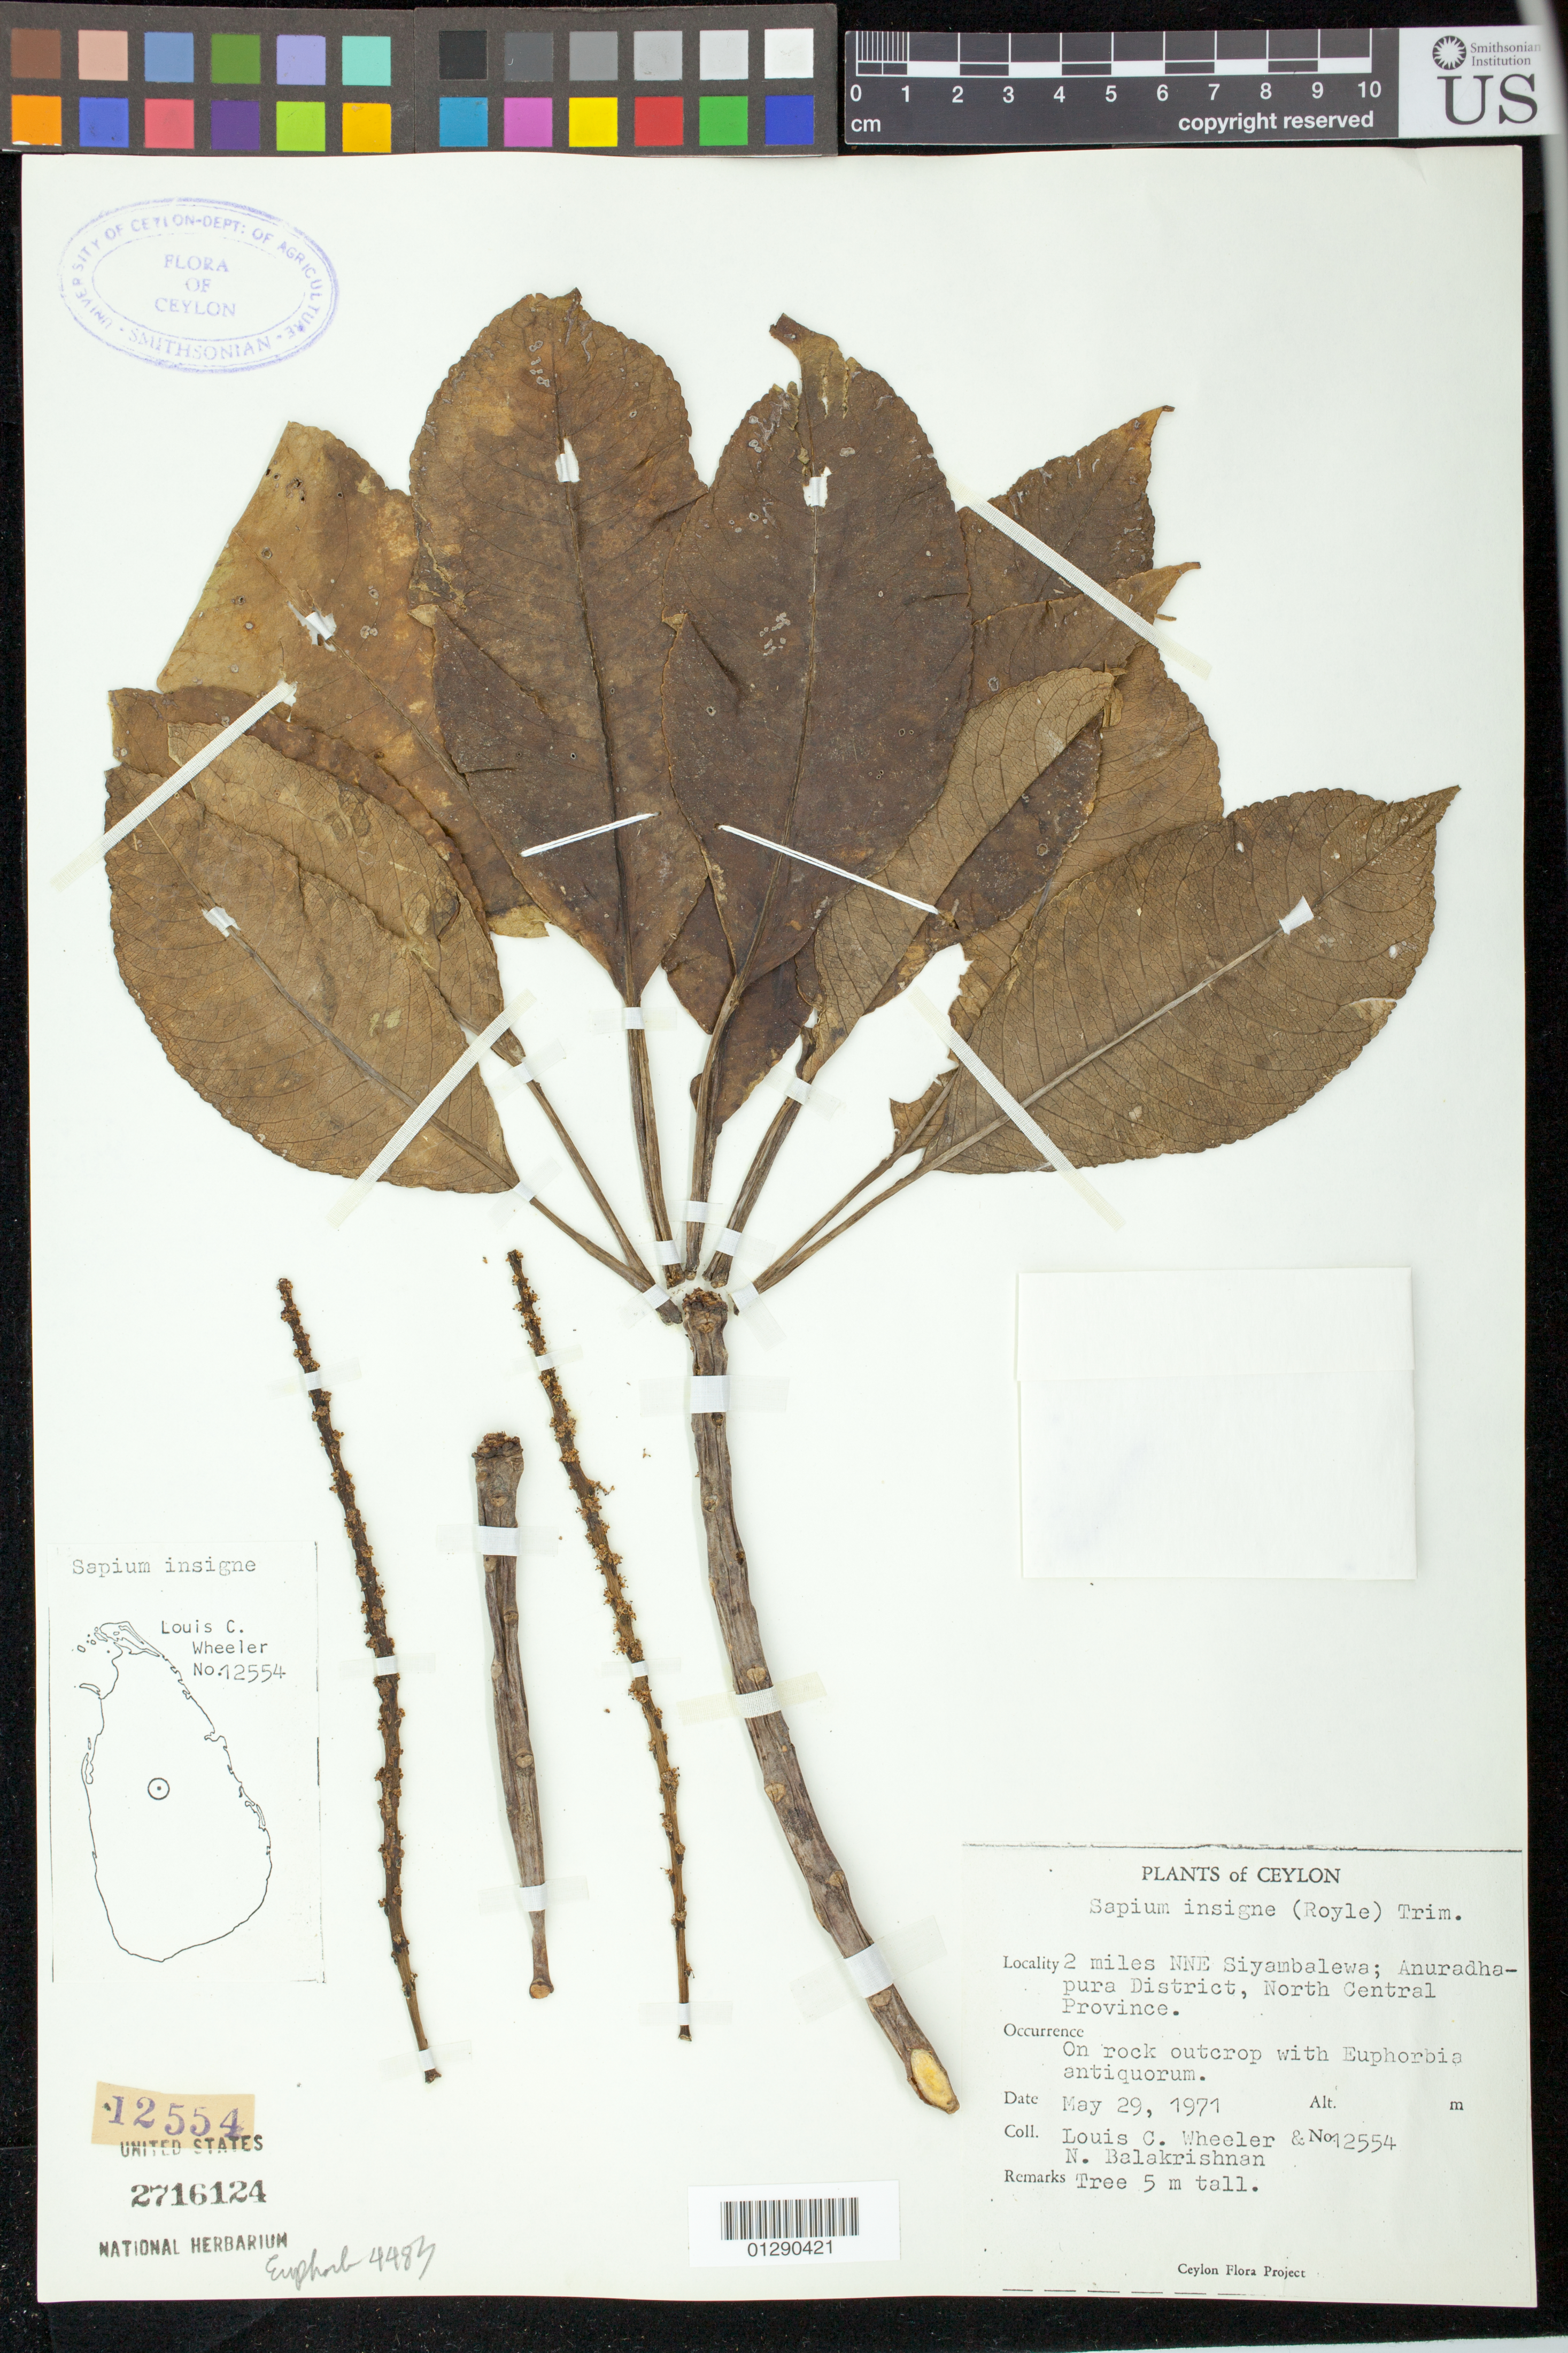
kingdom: Plantae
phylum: Tracheophyta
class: Magnoliopsida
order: Malpighiales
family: Euphorbiaceae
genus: Sapium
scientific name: Sapium insigne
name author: (Royle) Benth. & Hook. f.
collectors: L. C. Wheeler & N. Balakrishnan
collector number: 12554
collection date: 1971-05-29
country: Sri Lanka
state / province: North Central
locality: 2 miles NNE Siyambalewa; Anuradhapura District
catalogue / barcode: US 2716124